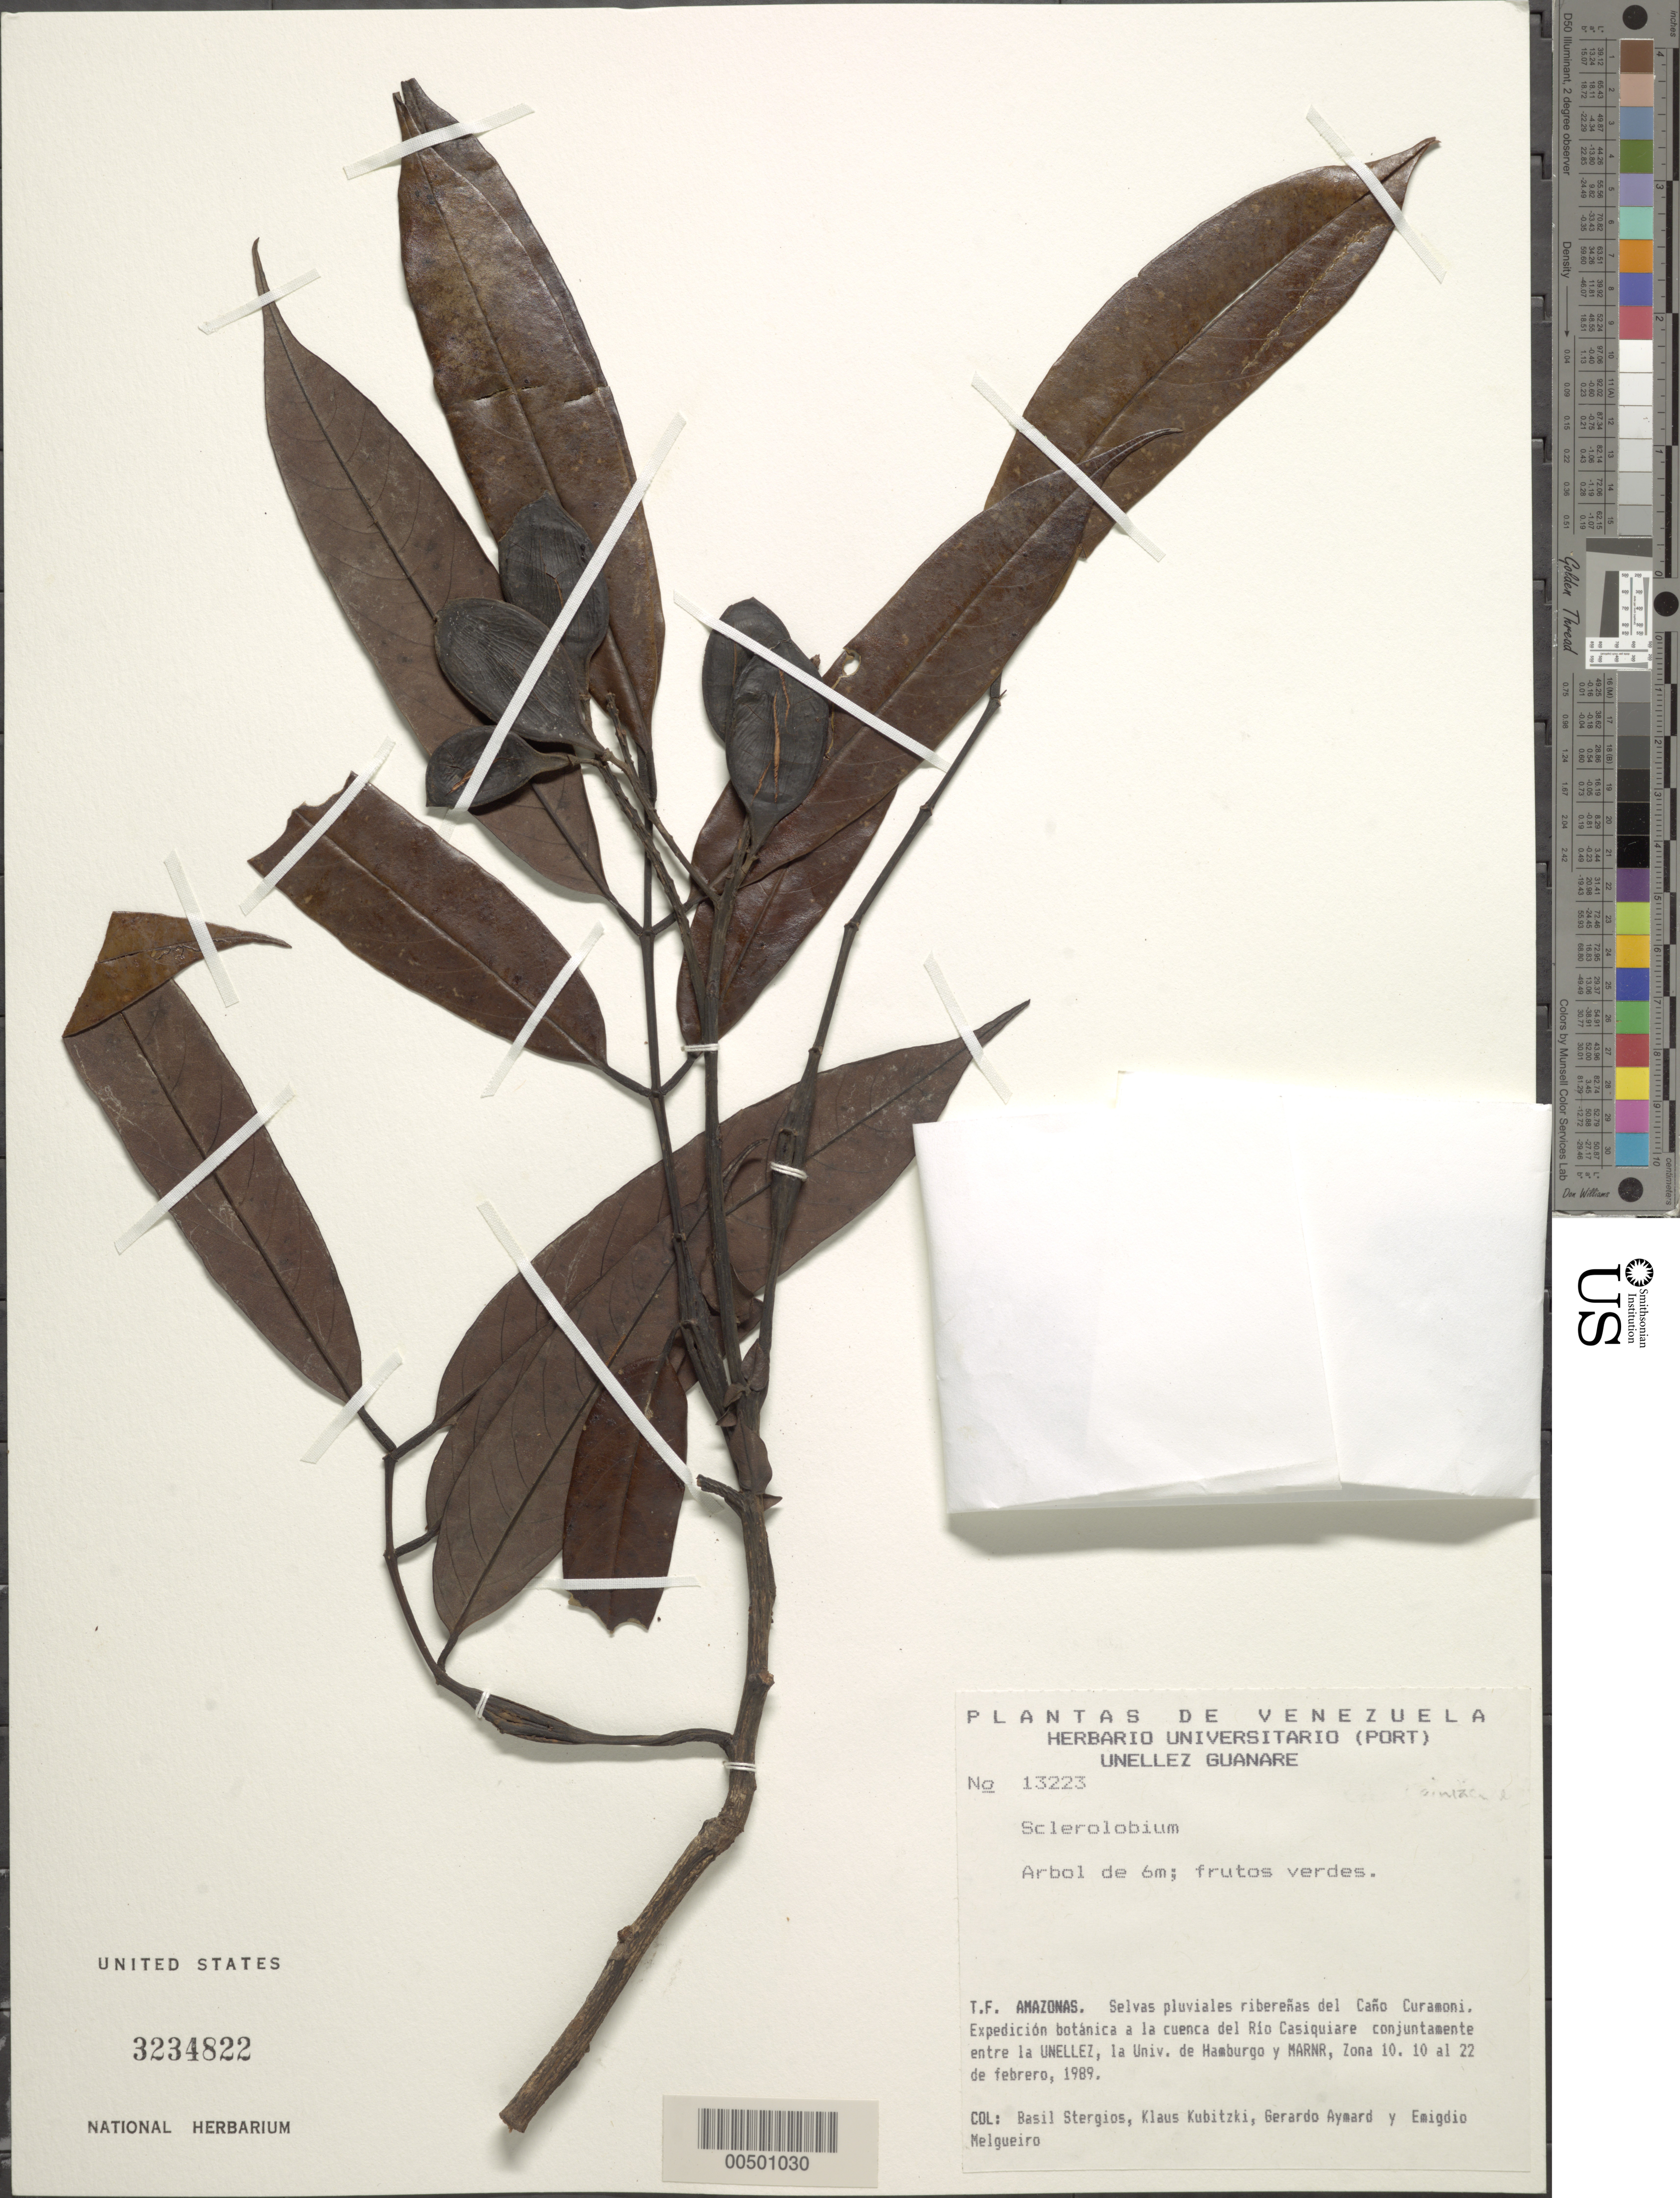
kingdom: Plantae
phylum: Tracheophyta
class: Magnoliopsida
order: Fabales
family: Fabaceae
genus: Tachigali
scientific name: Tachigali sp.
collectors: B. G. Stergios, K. Kubitzki, G. A. Aymard & E. Melgueiro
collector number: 13223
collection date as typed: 10 Feb 1989 to 22 Feb 1989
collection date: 1989-02-10/1989-02-22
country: Venezuela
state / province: Amazonas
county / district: Río Negro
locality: Cano Curamoni, cuenca del rio Casiquiare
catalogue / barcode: US 3234822